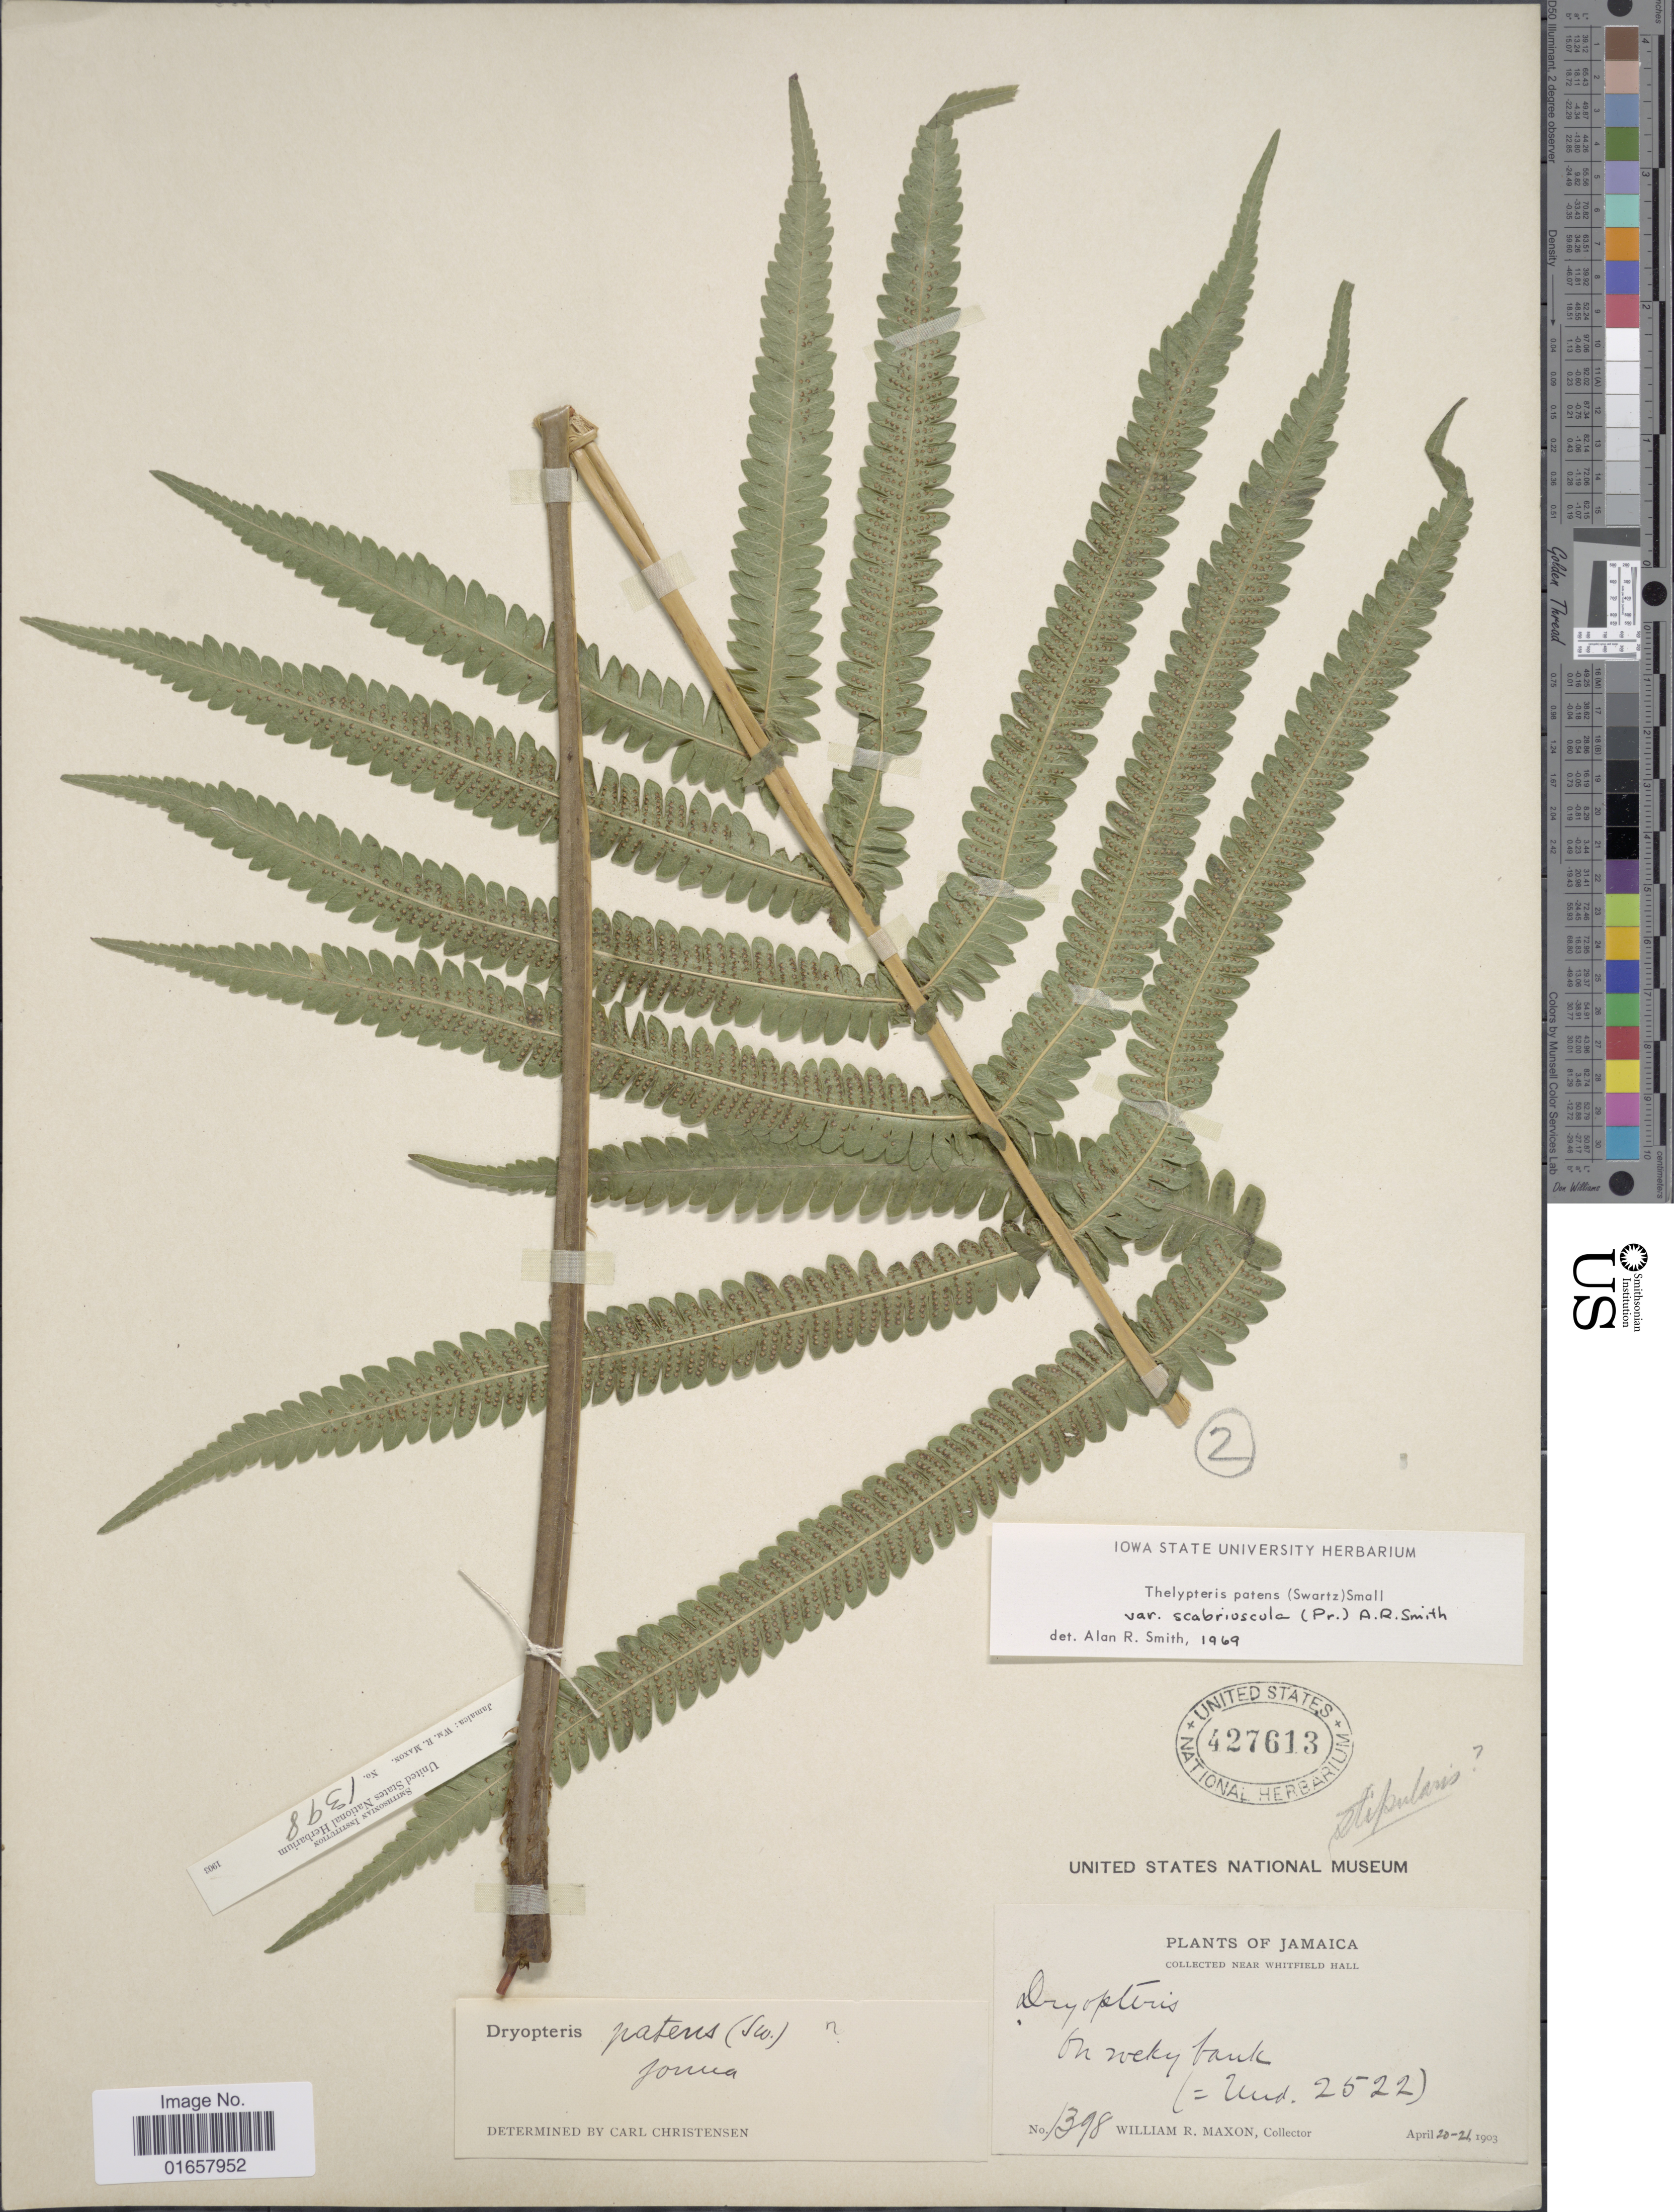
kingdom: Plantae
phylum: Tracheophyta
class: Polypodiopsida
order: Polypodiales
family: Thelypteridaceae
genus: Christella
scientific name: Christella patens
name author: (Sw.) Holttum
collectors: W. R. Maxon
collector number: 1398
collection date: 1903-04-20/1903-04-21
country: Jamaica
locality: Jamaica, near Whitfield Hall.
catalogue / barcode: US 427613